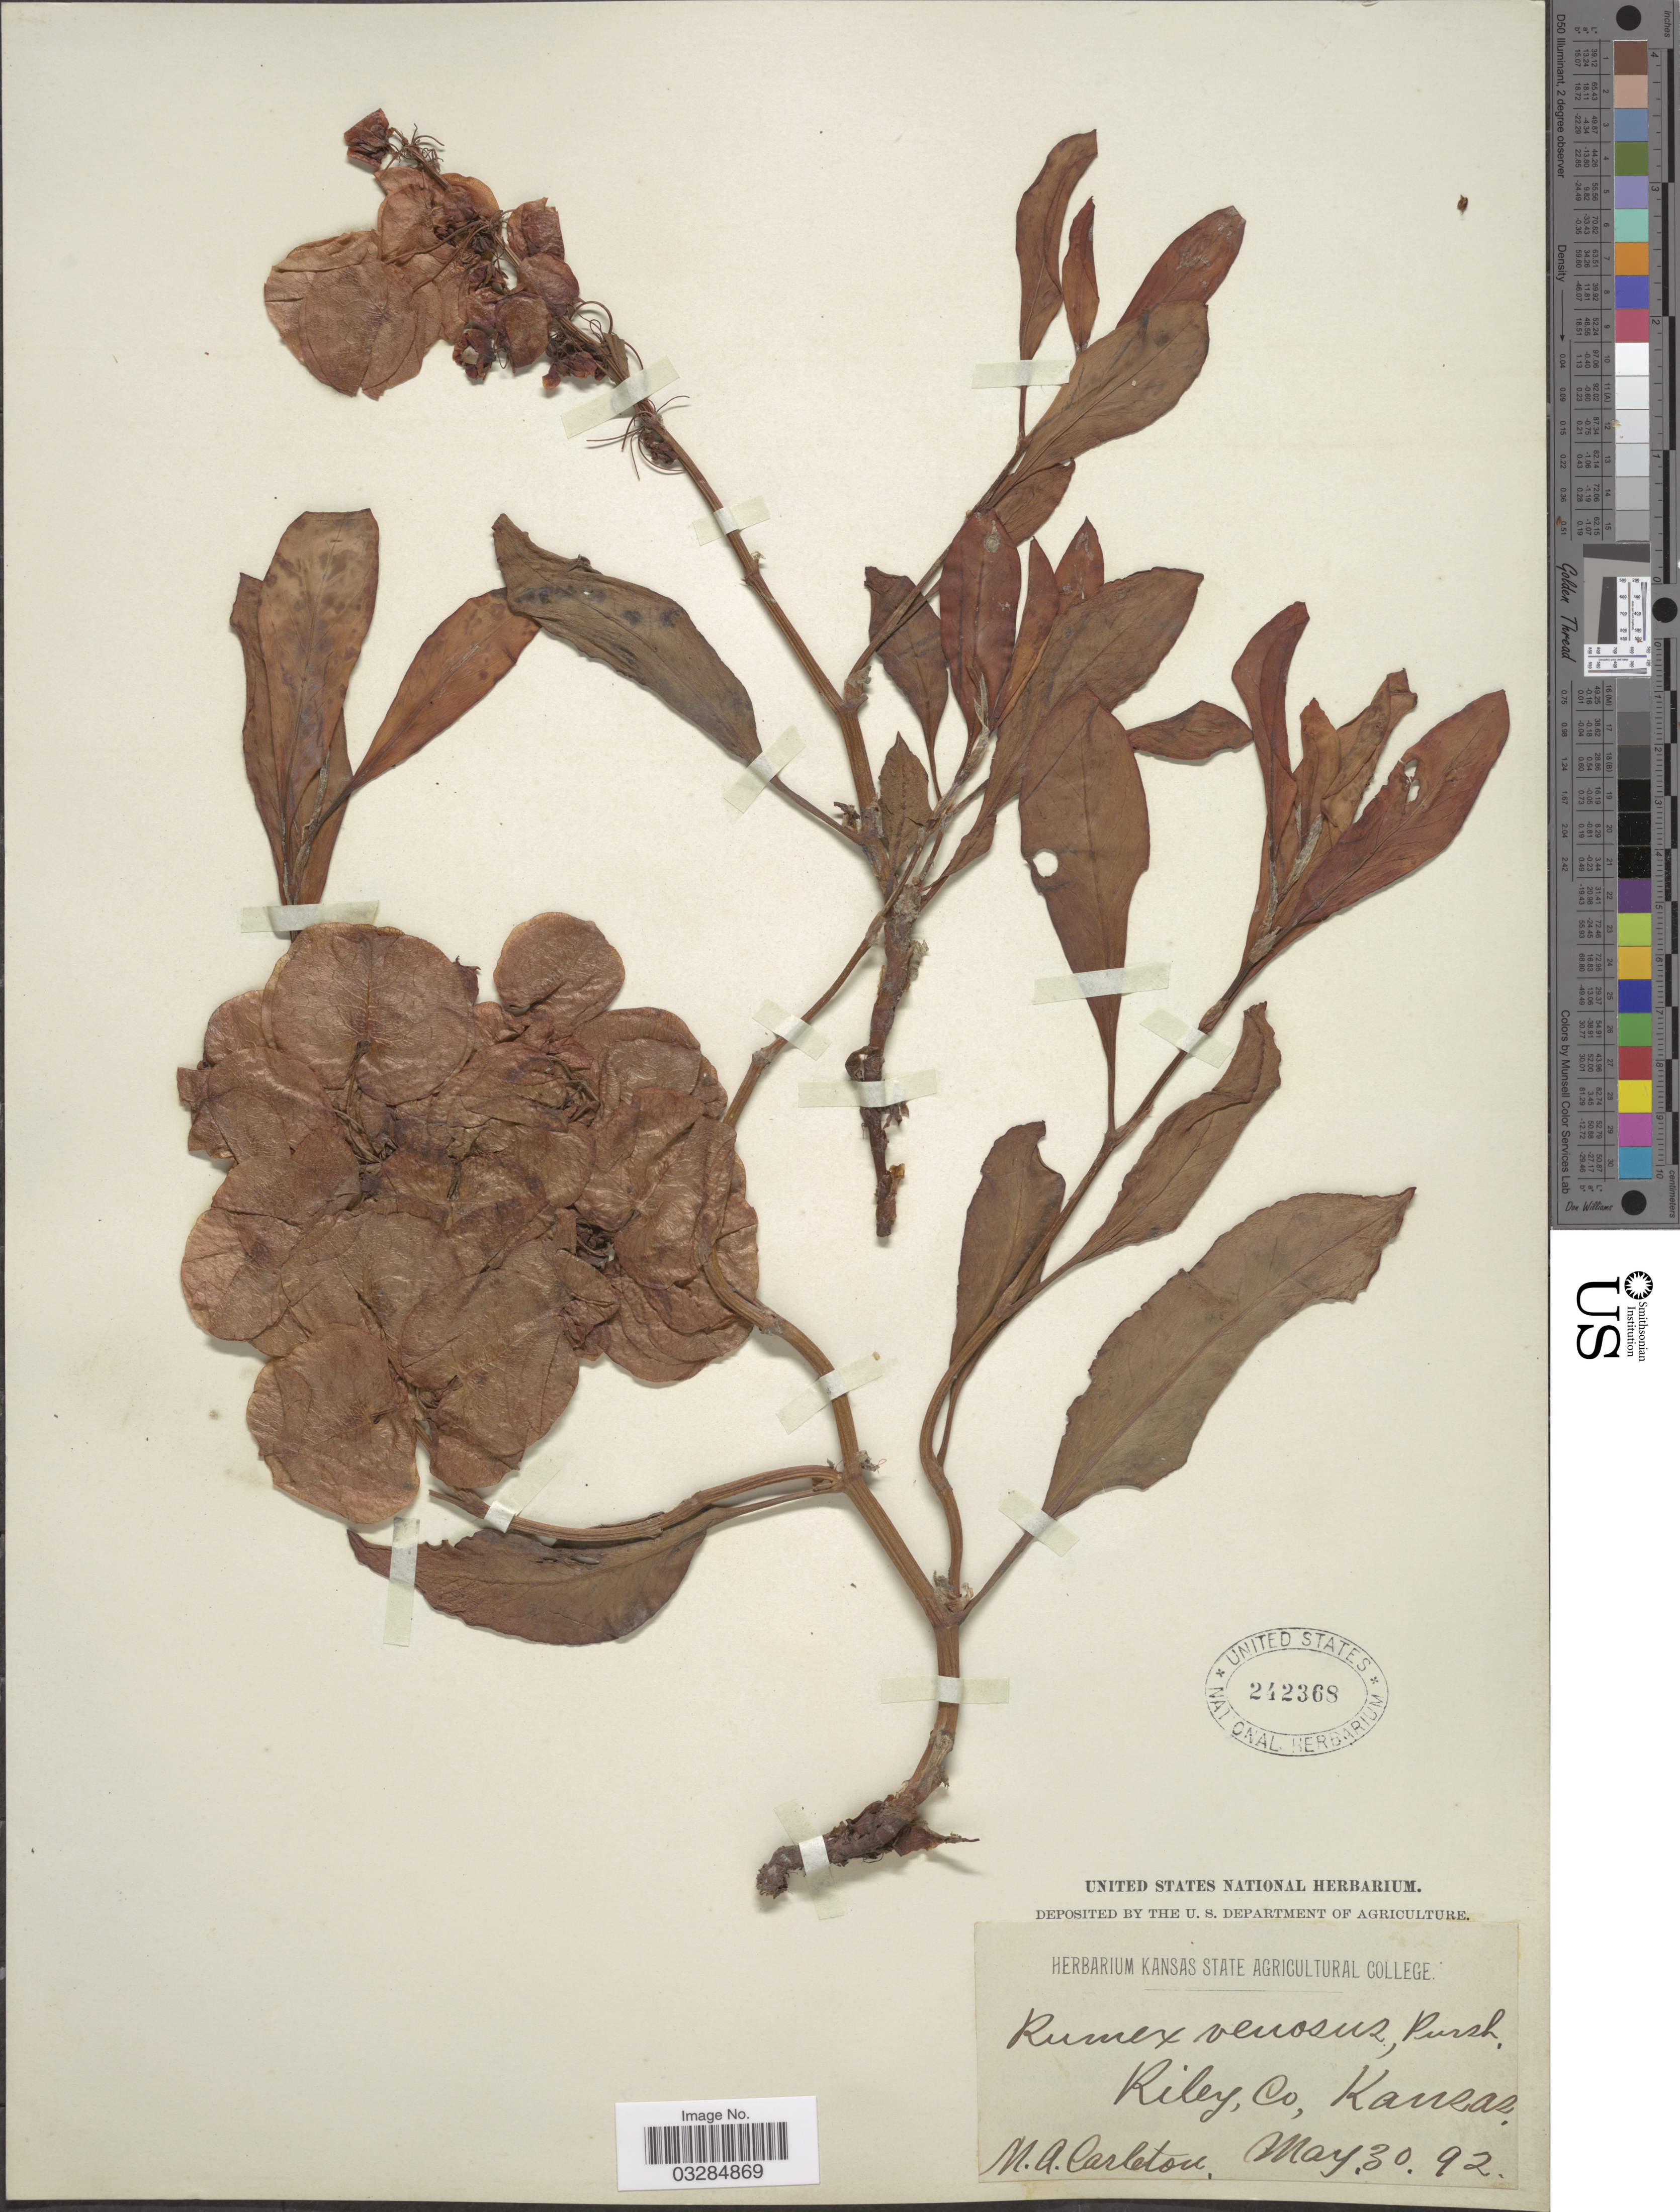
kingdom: Plantae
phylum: Tracheophyta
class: Magnoliopsida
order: Caryophyllales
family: Polygonaceae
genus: Rumex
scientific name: Rumex venosus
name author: Pursh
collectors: M. A. Carleton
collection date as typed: Transcribed d/m/y: 30/5/92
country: United States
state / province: Kansas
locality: Riley Co.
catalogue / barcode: US 242368